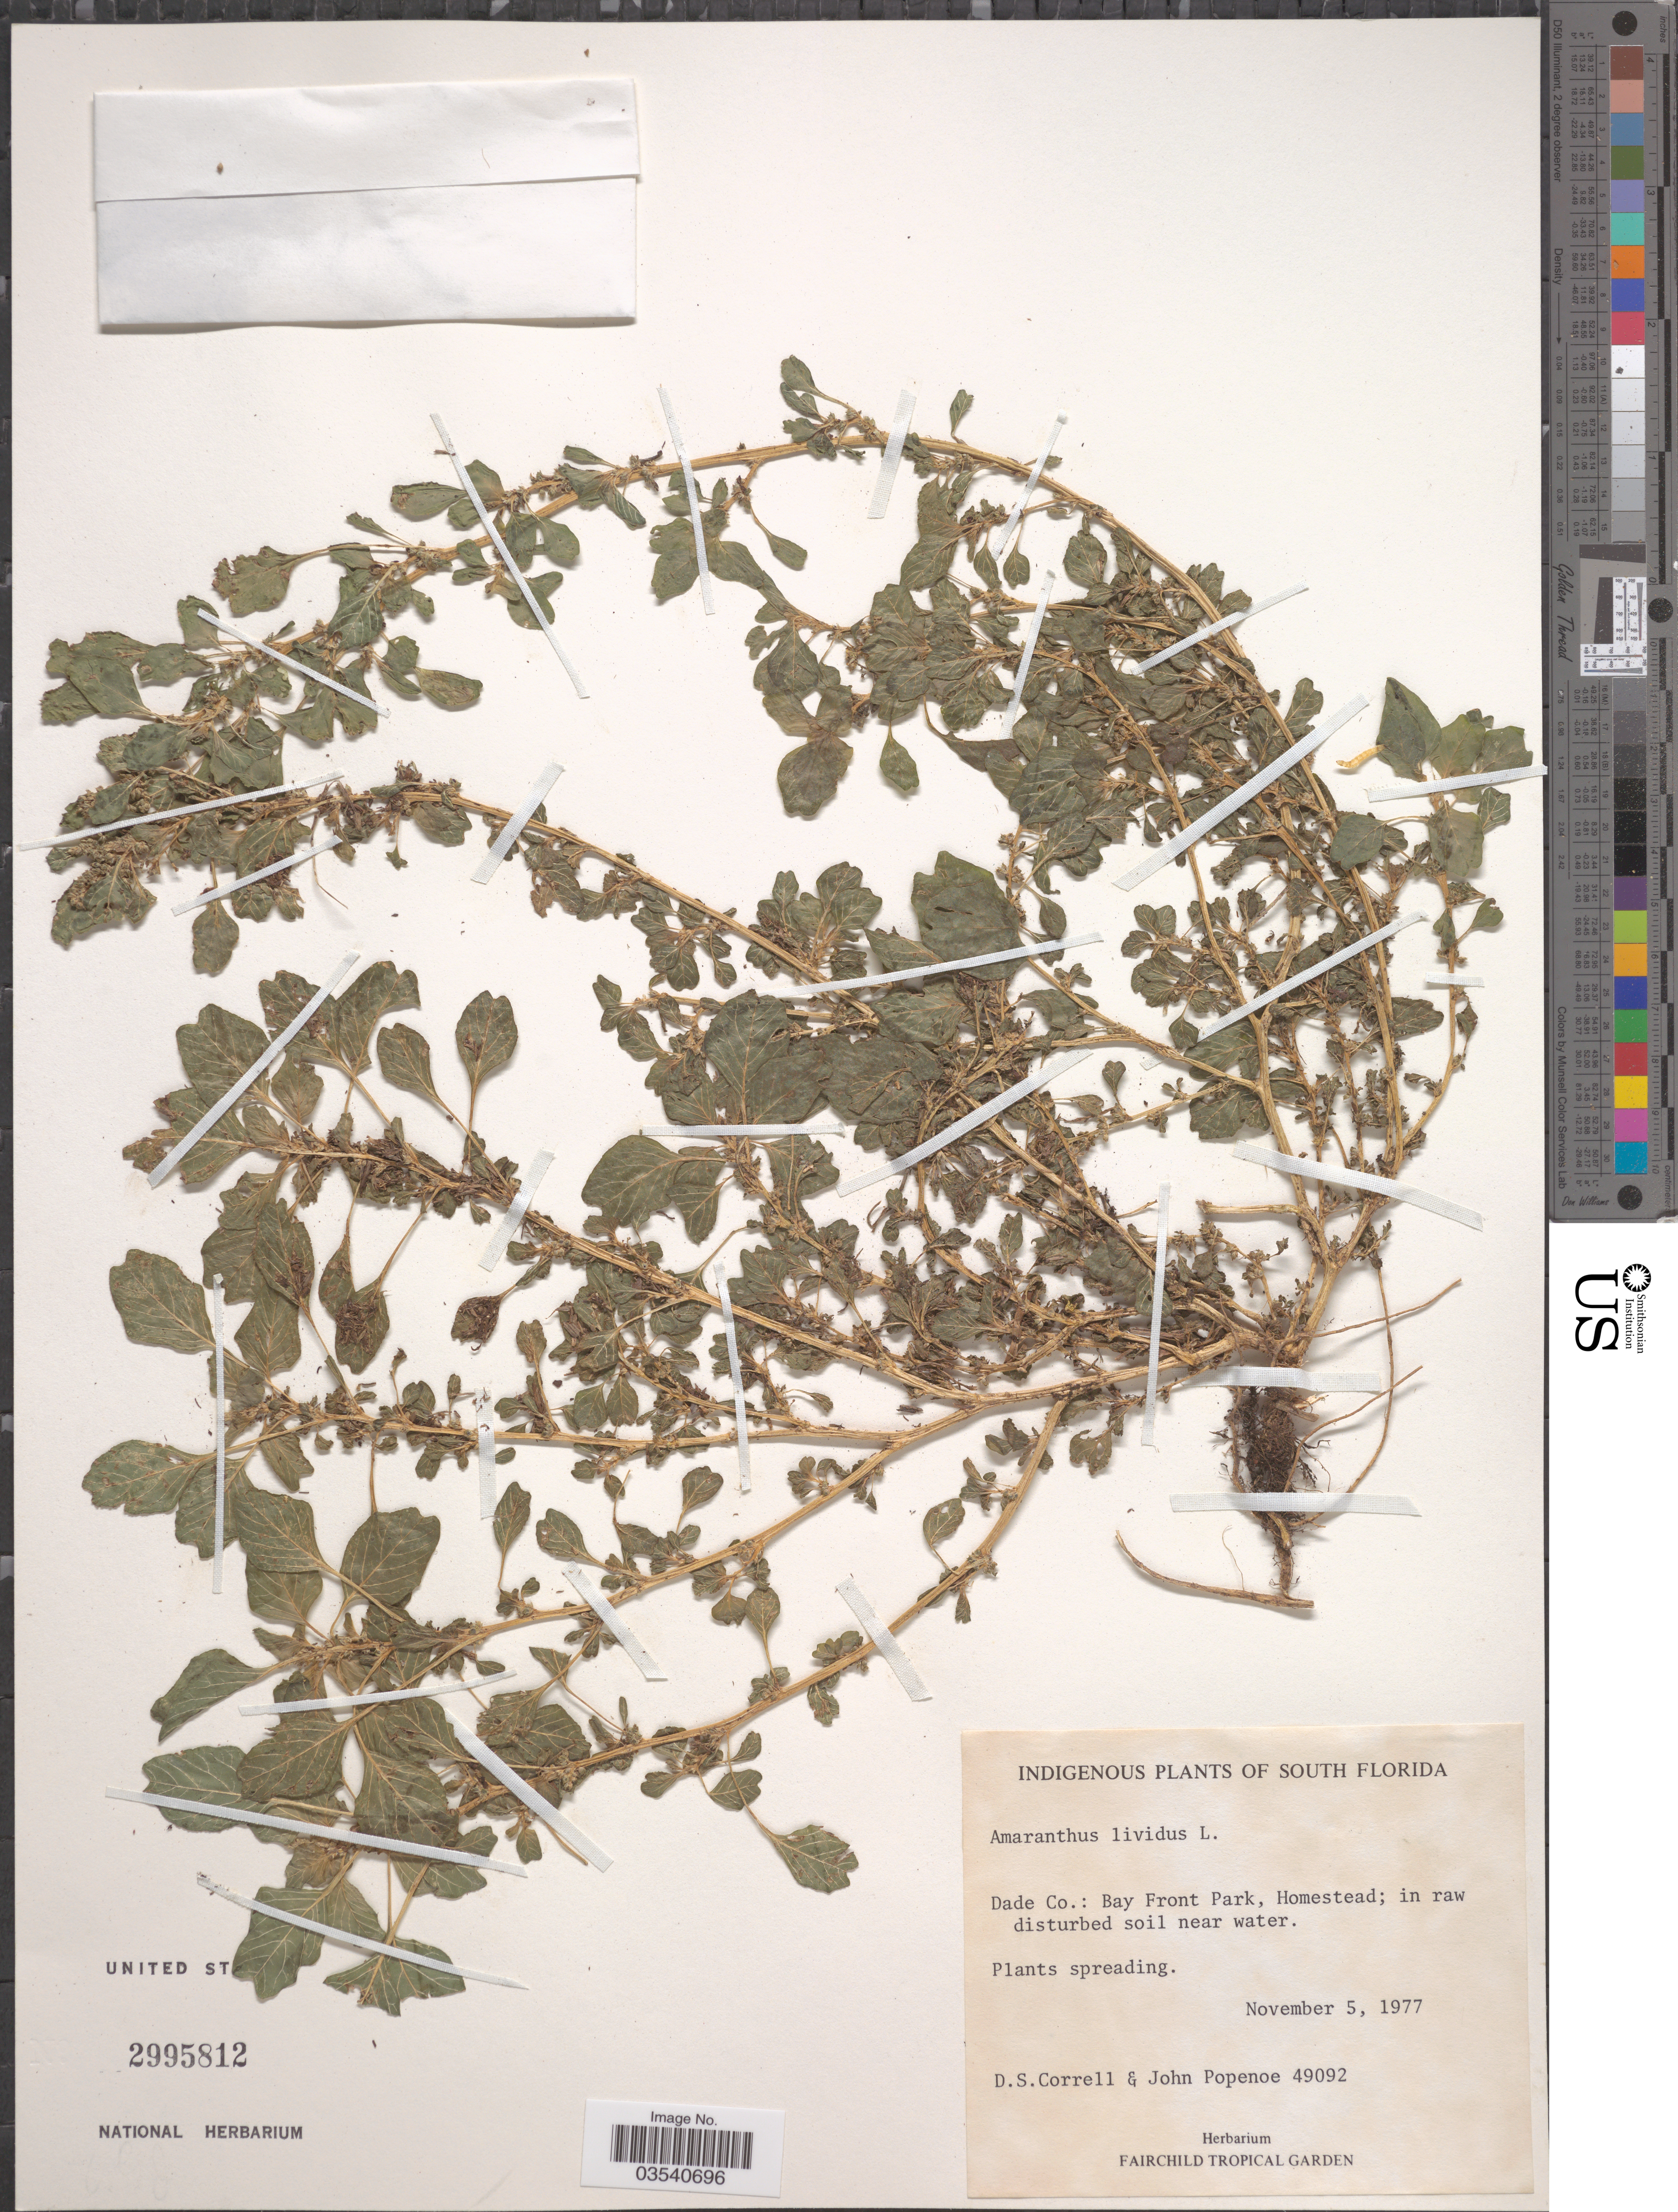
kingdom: Plantae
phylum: Tracheophyta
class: Magnoliopsida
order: Caryophyllales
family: Amaranthaceae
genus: Amaranthus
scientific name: Amaranthus lividus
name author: L.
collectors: D. S. Correll & J. Popenoe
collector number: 49092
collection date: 1977-11-05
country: United States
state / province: Florida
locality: South Florida. Dade Co.: Bay Front Park, Homestead.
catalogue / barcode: US 2995812